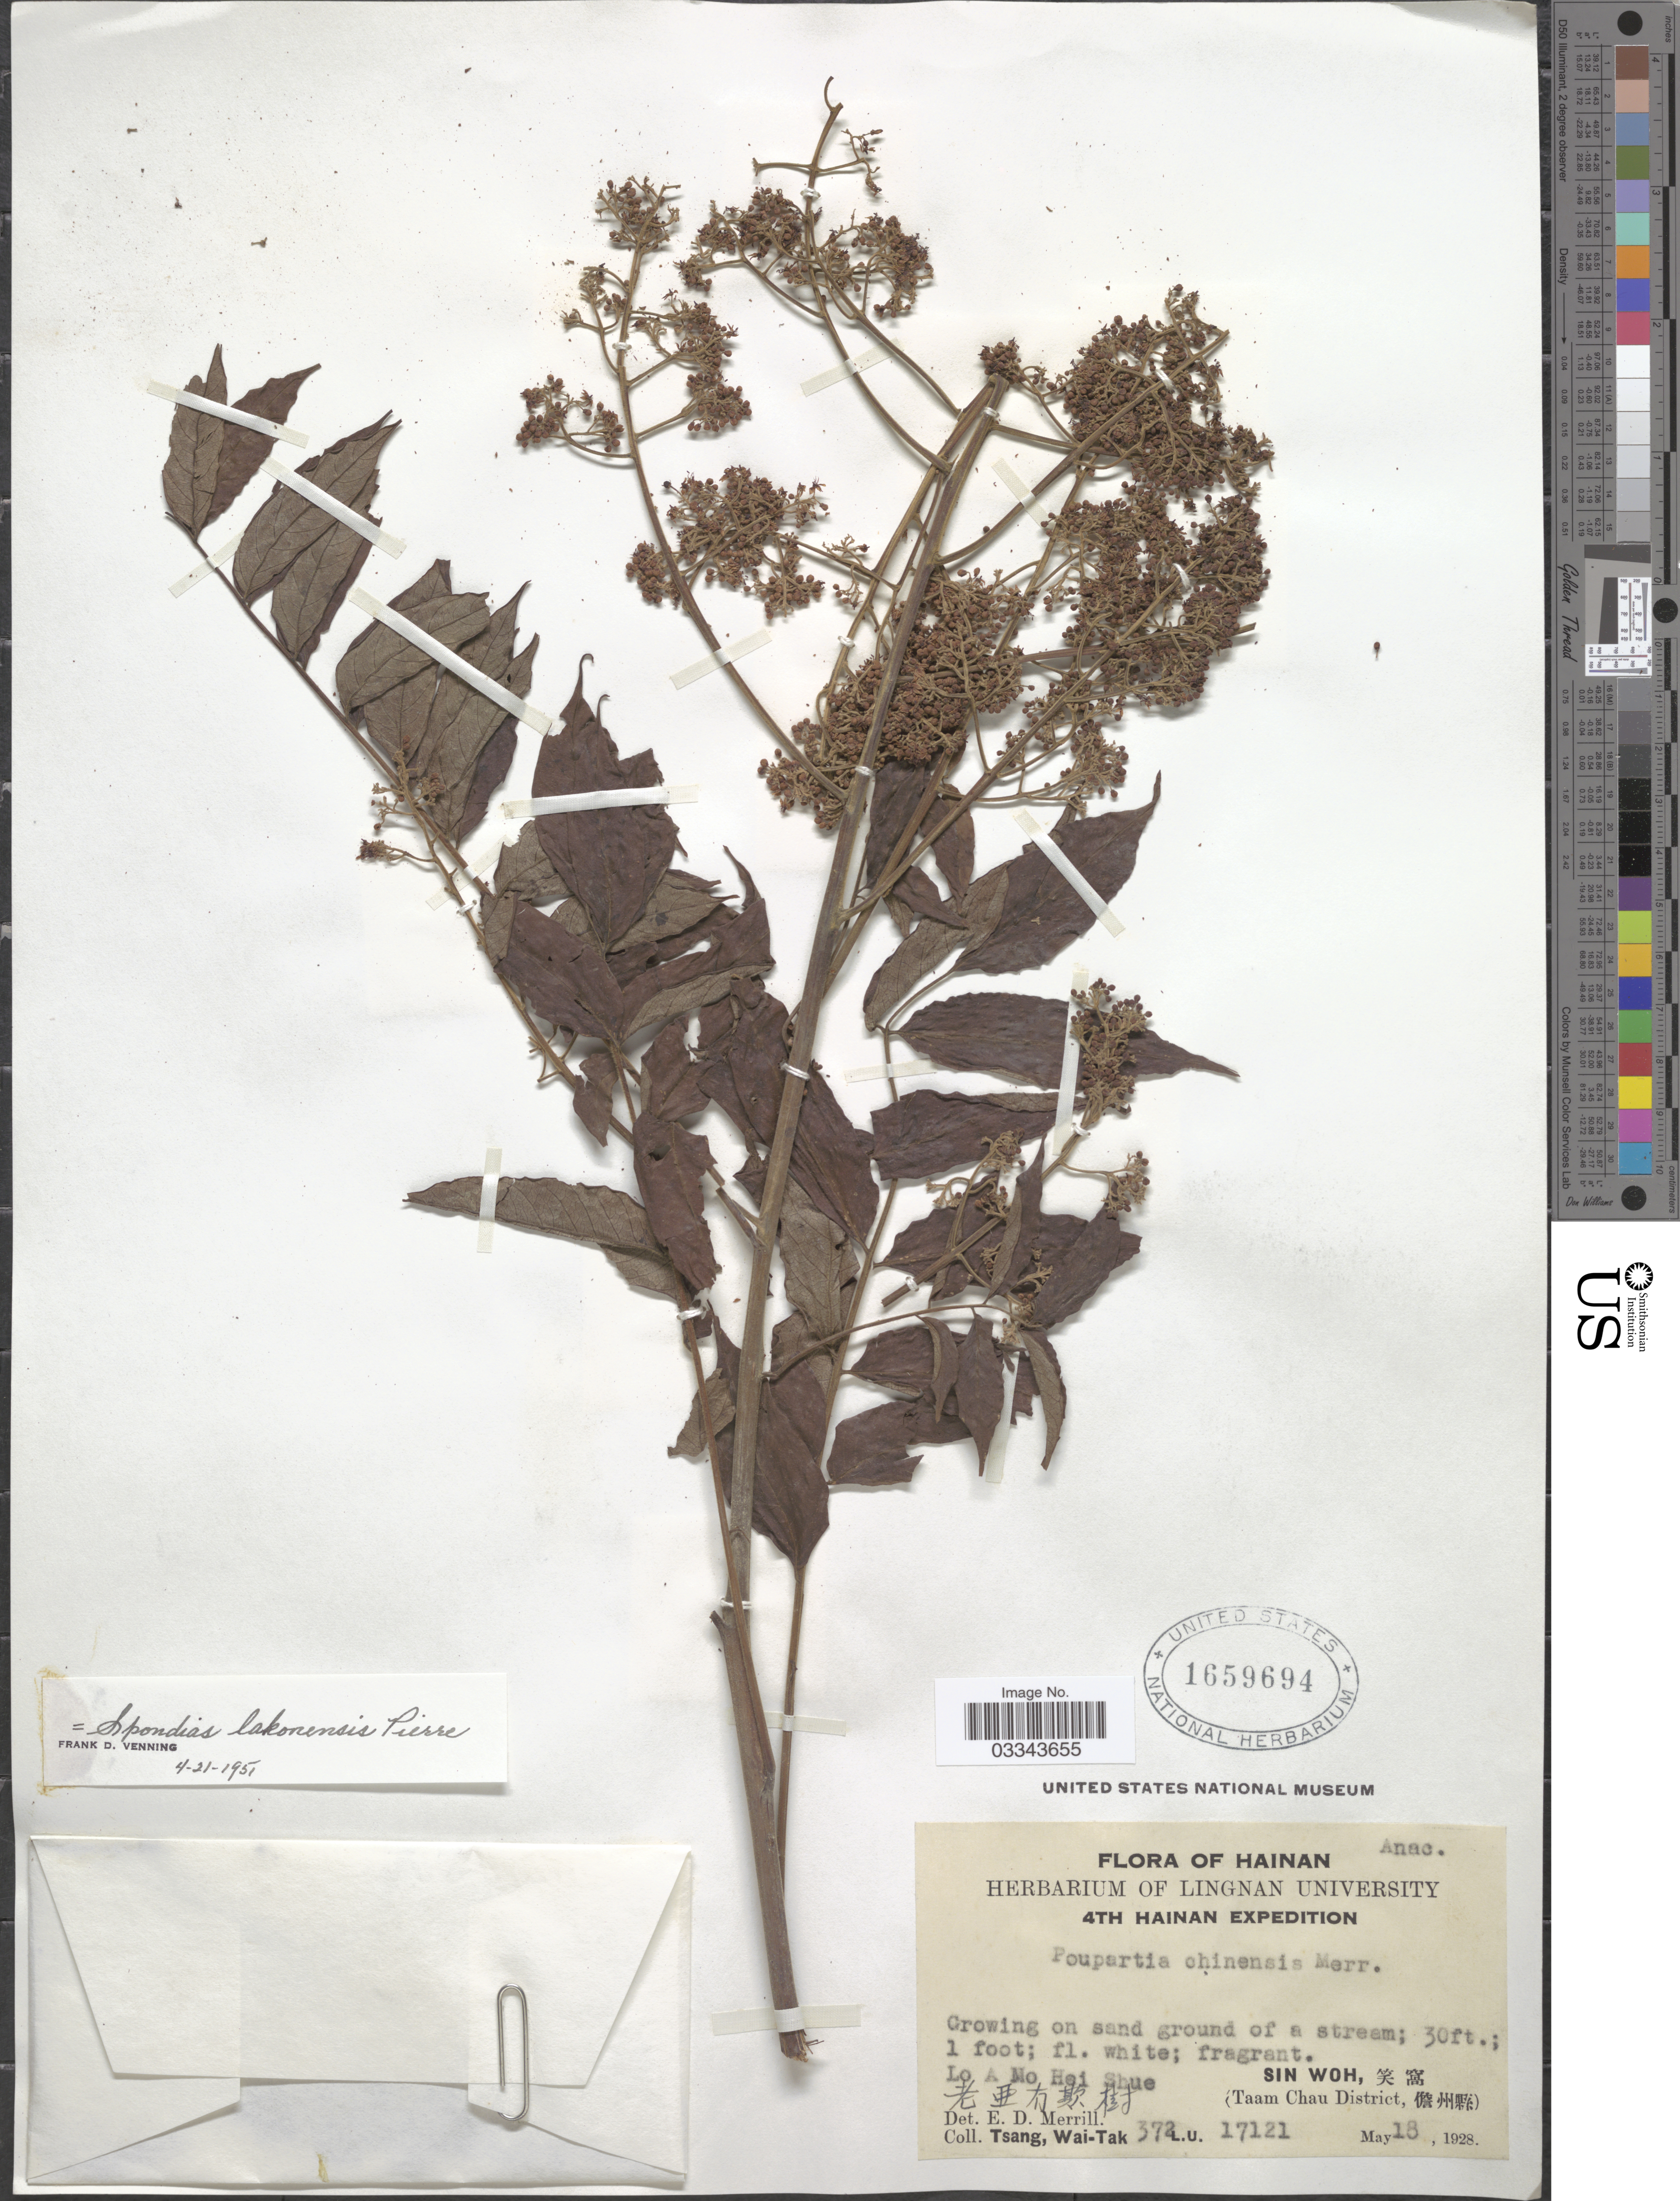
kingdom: Plantae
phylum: Tracheophyta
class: Magnoliopsida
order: Sapindales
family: Anacardiaceae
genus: Allospondias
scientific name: Allospondias lakonensis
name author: (Pierre) Stapf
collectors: W. T. Tsang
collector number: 372L.U.17121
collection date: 1928-05-18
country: China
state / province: Hainan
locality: Lo A Mo Hei Shue X. Sin Woh, X. (Taam Chau District, X).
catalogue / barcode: US 1659694